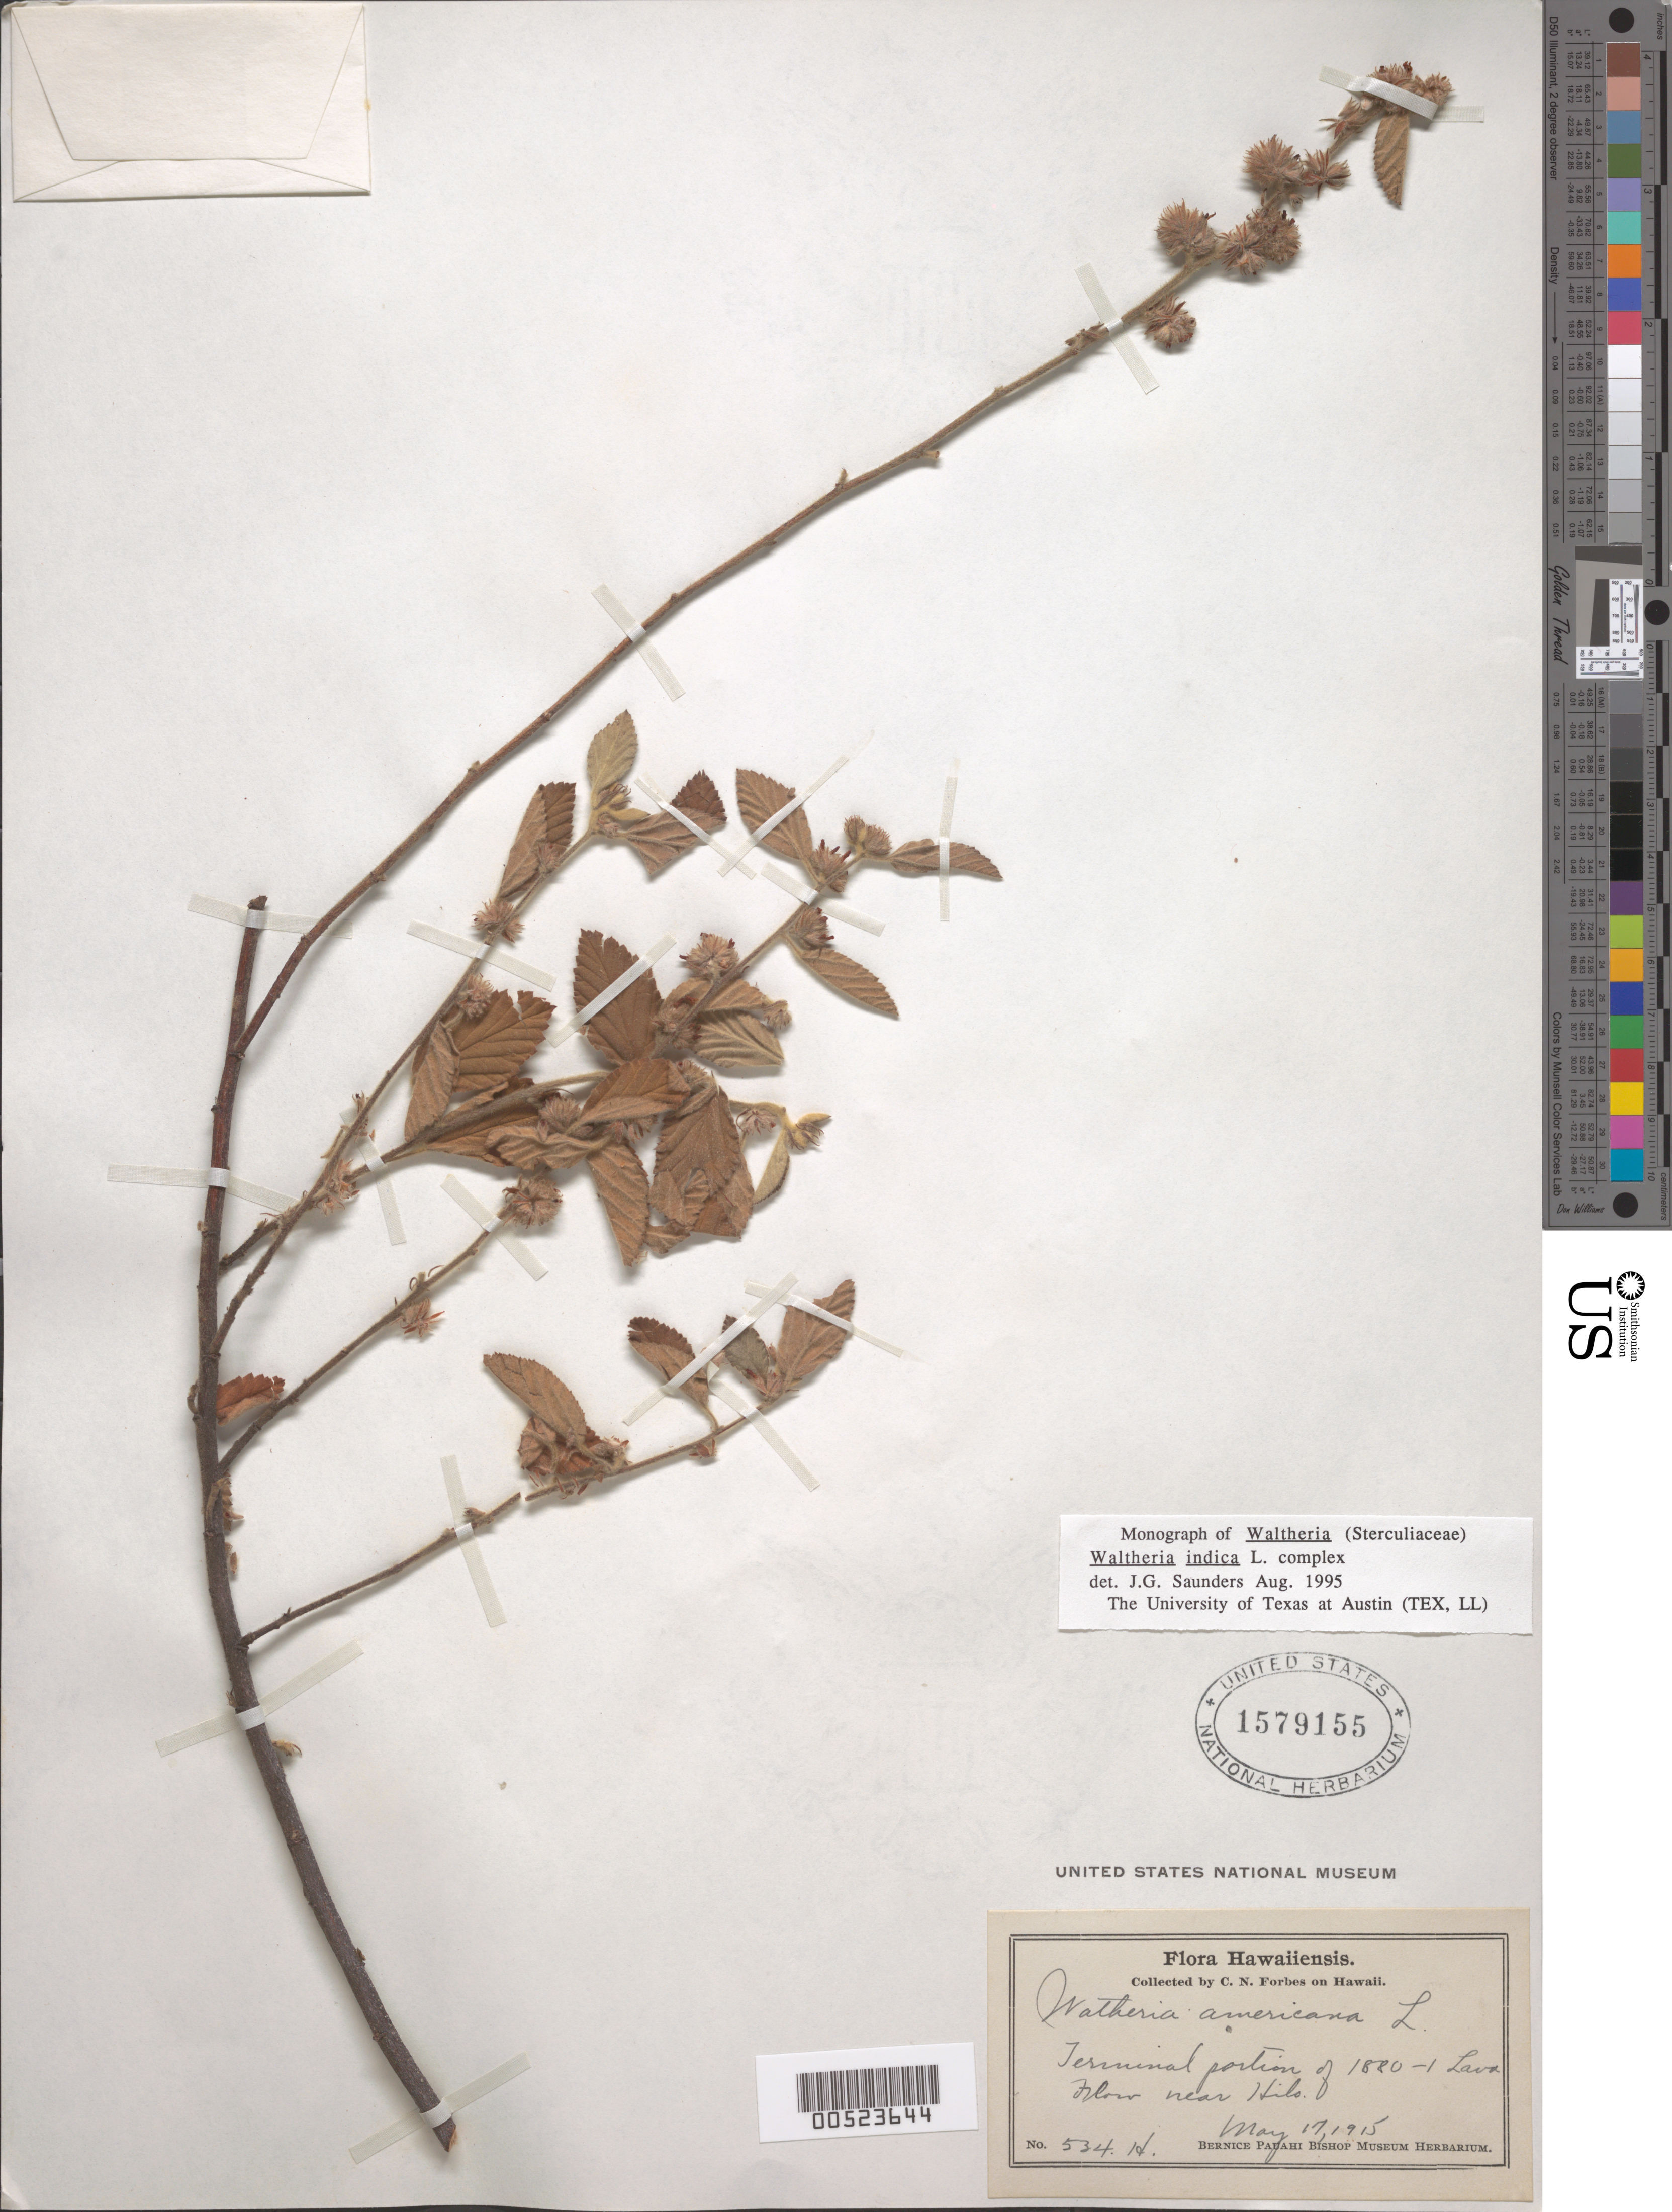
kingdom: Plantae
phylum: Tracheophyta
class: Magnoliopsida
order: Malvales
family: Malvaceae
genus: Waltheria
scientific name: Waltheria indica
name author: L.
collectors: C. N. Forbes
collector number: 534.H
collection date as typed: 17 May 1915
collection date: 1915-05-17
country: United States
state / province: Hawaii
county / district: Hawaii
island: Hawaii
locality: Terminal portion of 1880-1 Lava Flow near Hilo.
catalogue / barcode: US 1579155